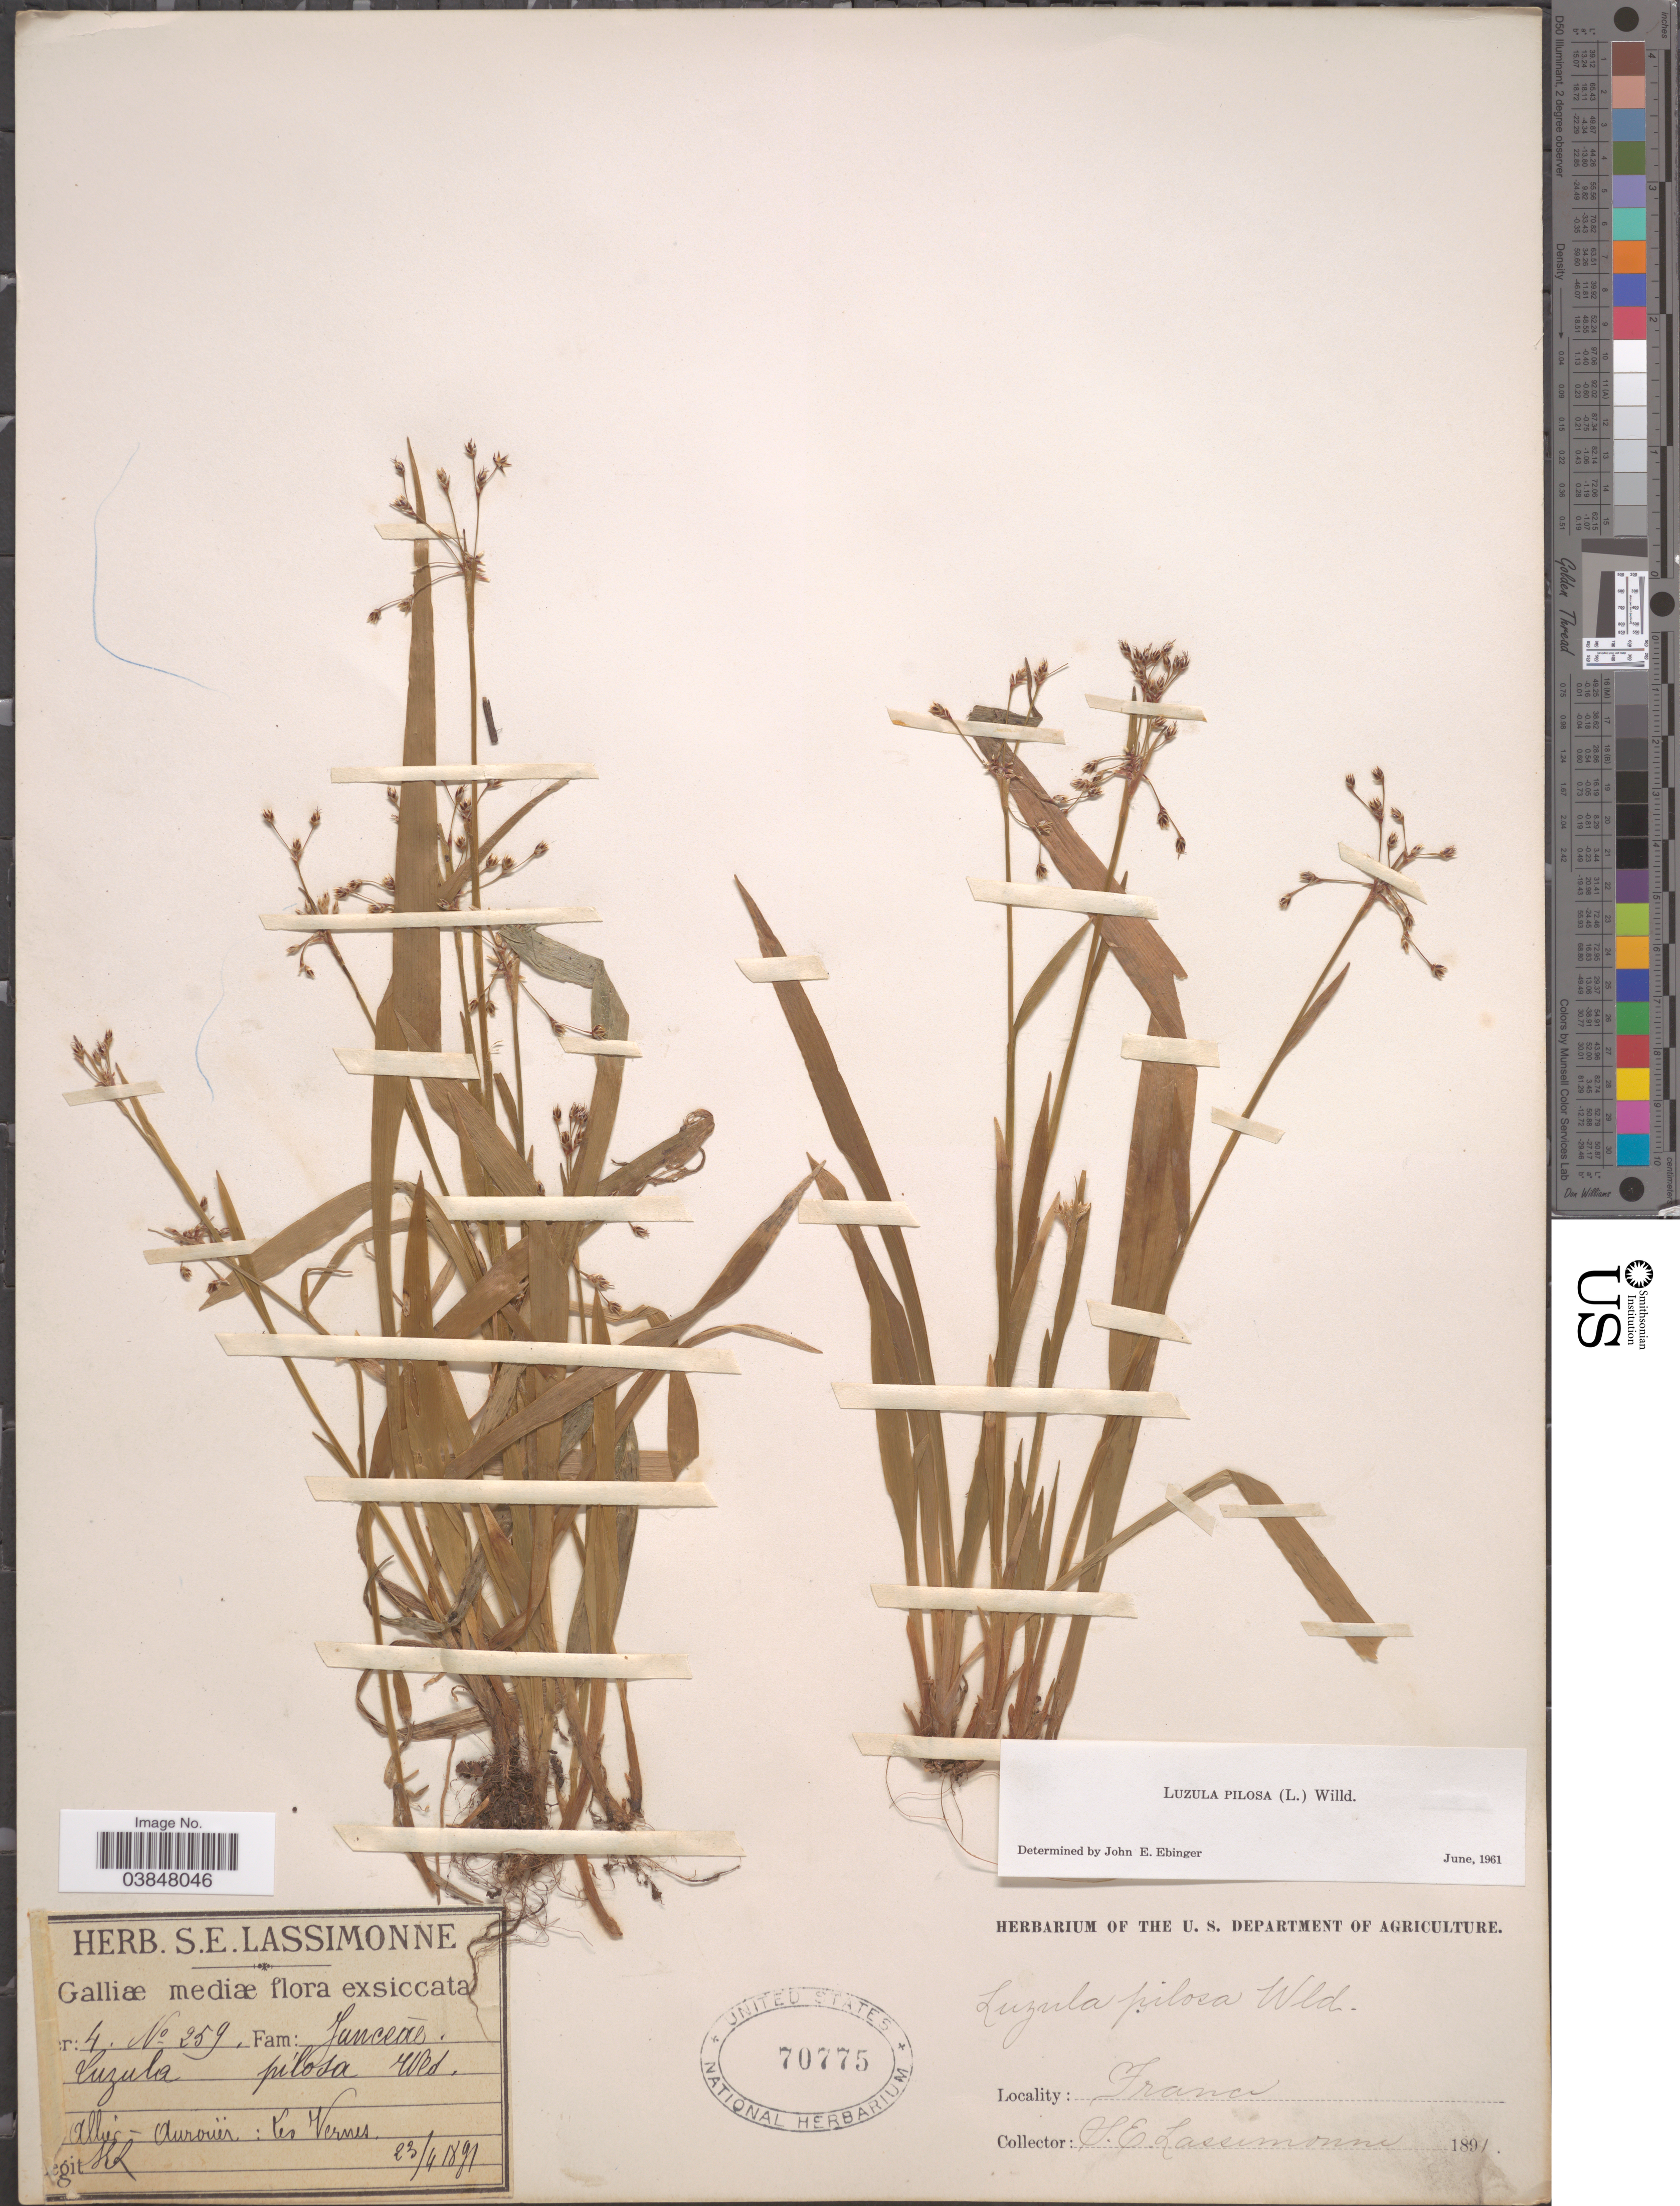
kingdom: Plantae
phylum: Tracheophyta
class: Liliopsida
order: Poales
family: Juncaceae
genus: Luzula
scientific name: Luzula pilosa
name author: (L.) Willd.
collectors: S. Lassimonne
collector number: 259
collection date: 1891-04-23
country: France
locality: Allier-Aurouër: Les Vernes.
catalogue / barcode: US 70775